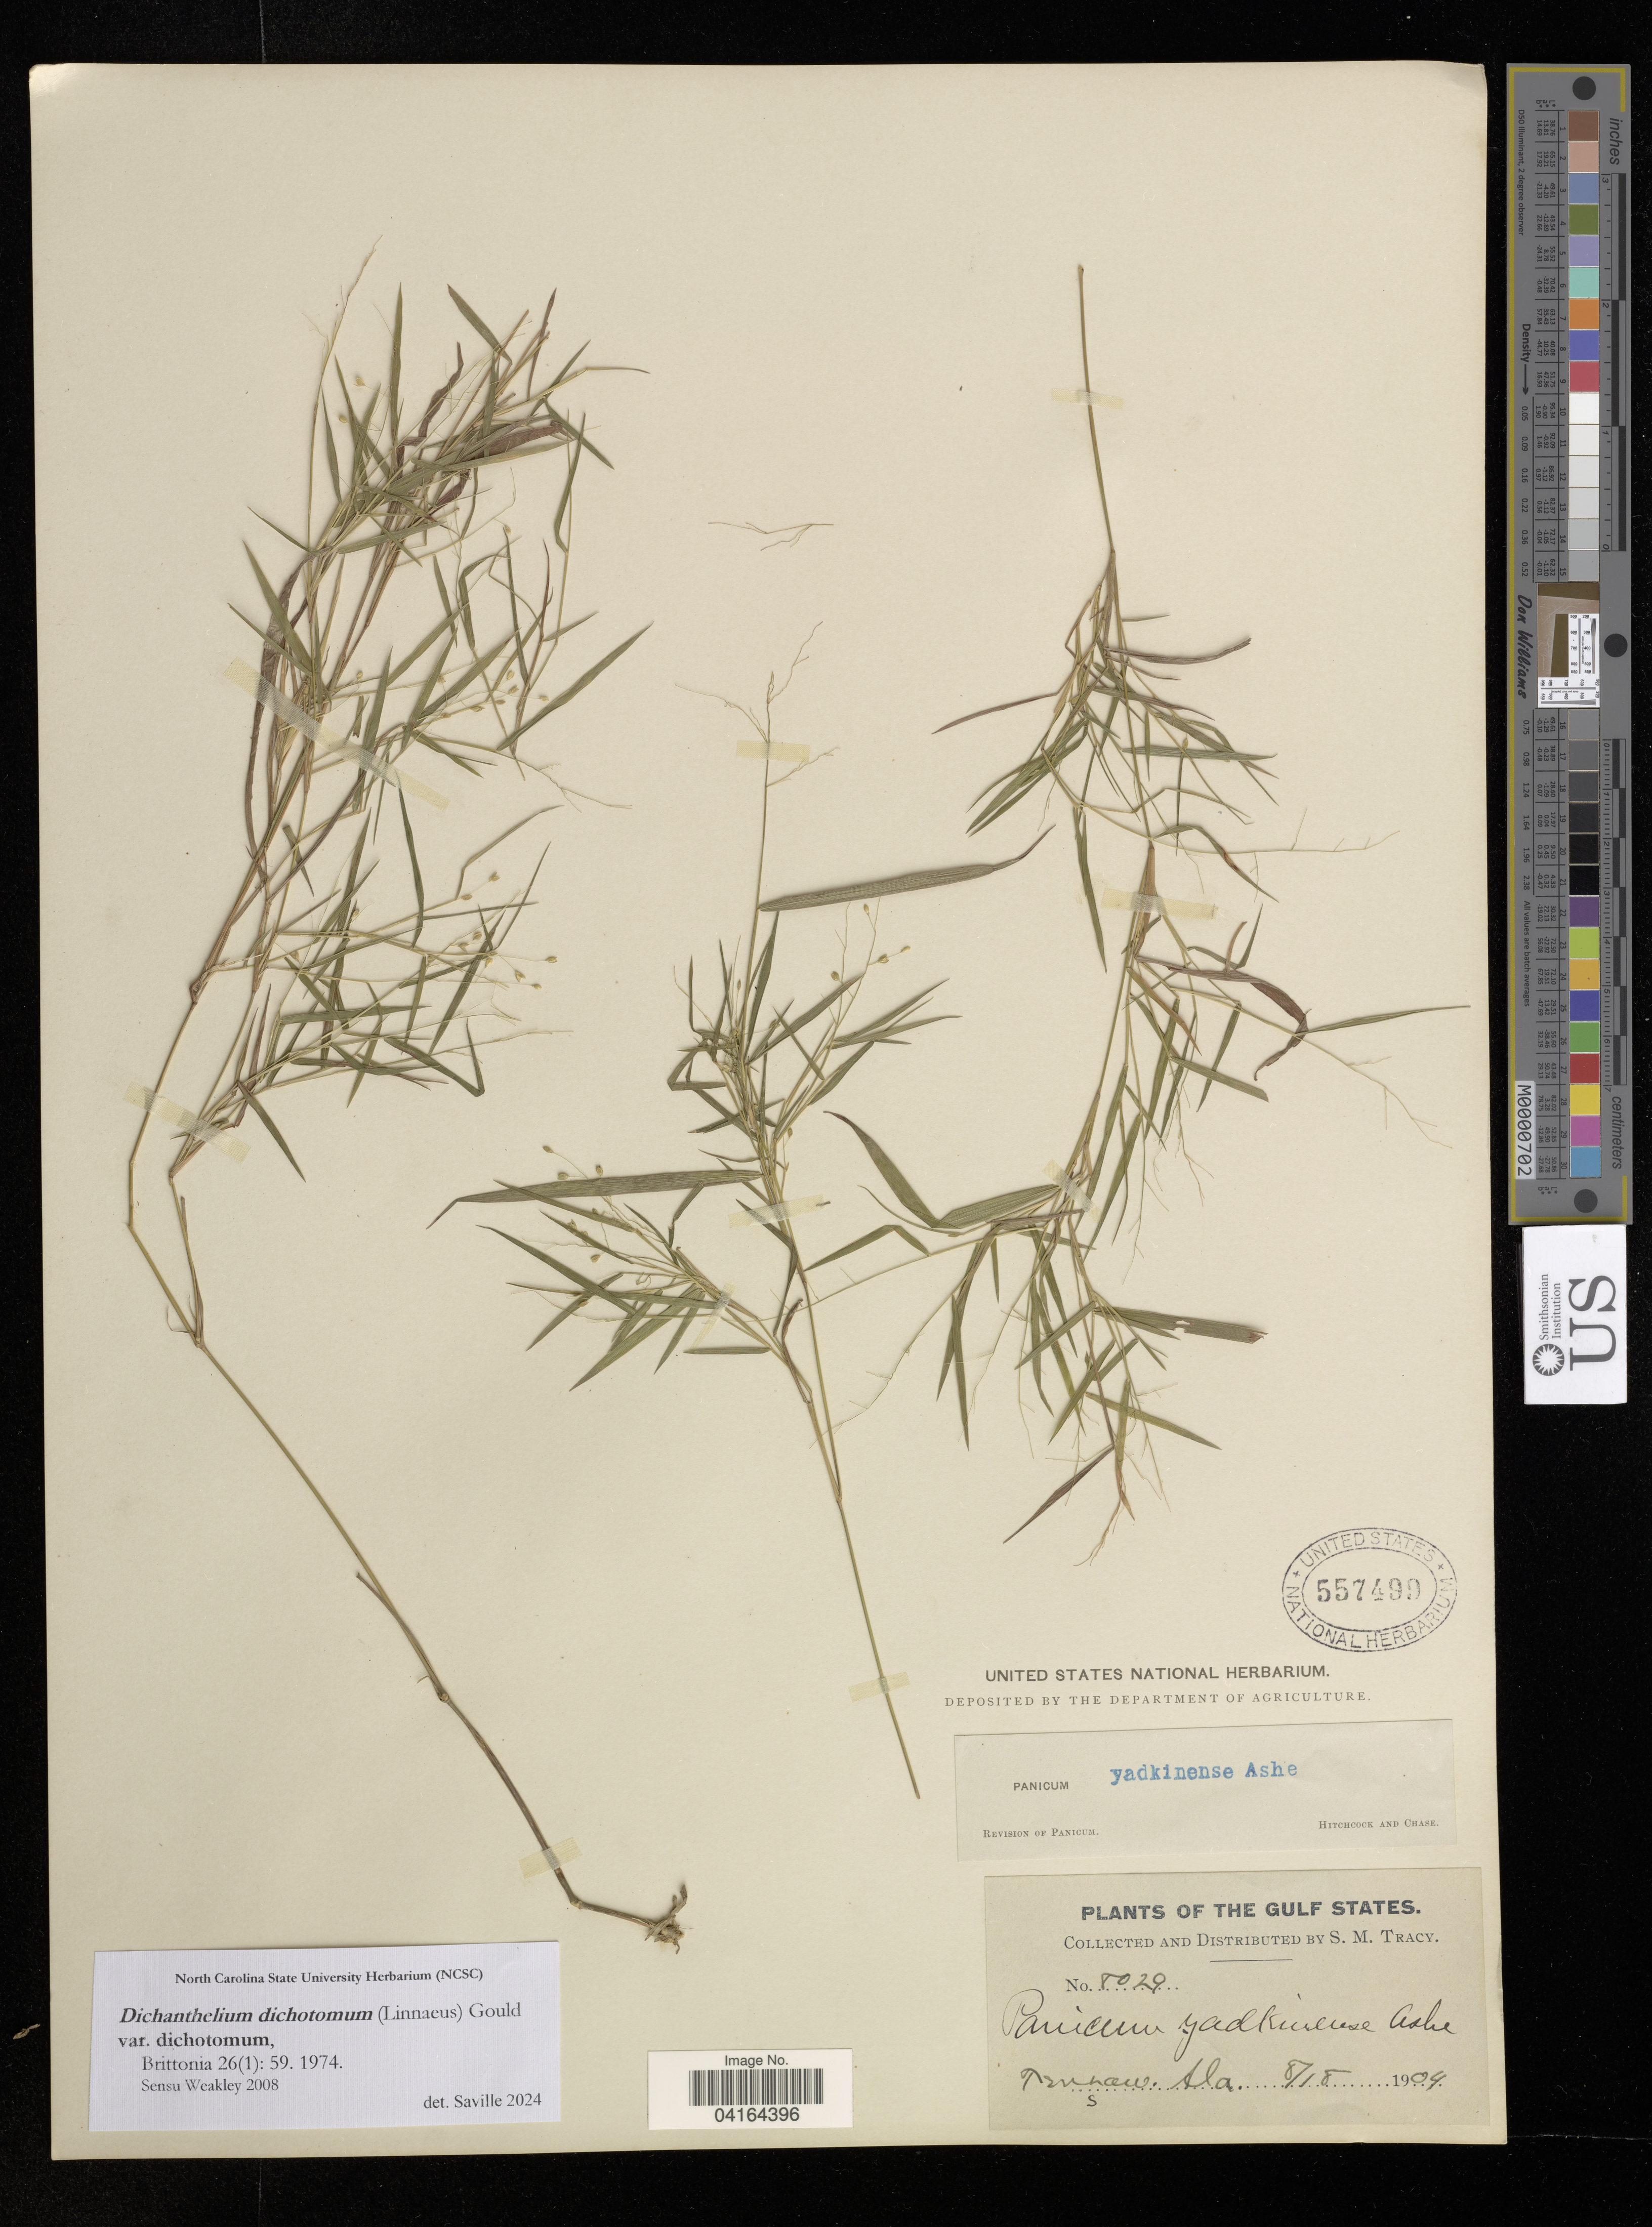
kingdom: Plantae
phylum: Tracheophyta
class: Liliopsida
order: Poales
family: Poaceae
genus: Dichanthelium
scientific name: Dichanthelium dichotomum var. dichotomum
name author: (L.) Gould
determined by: Saville, A. C., (NCSC), North Carolina State University (UNITED STATES)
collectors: S. M. Tracy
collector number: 8029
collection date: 1904-08-18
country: United States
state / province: Alabama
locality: Tensaw.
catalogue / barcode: US 557499